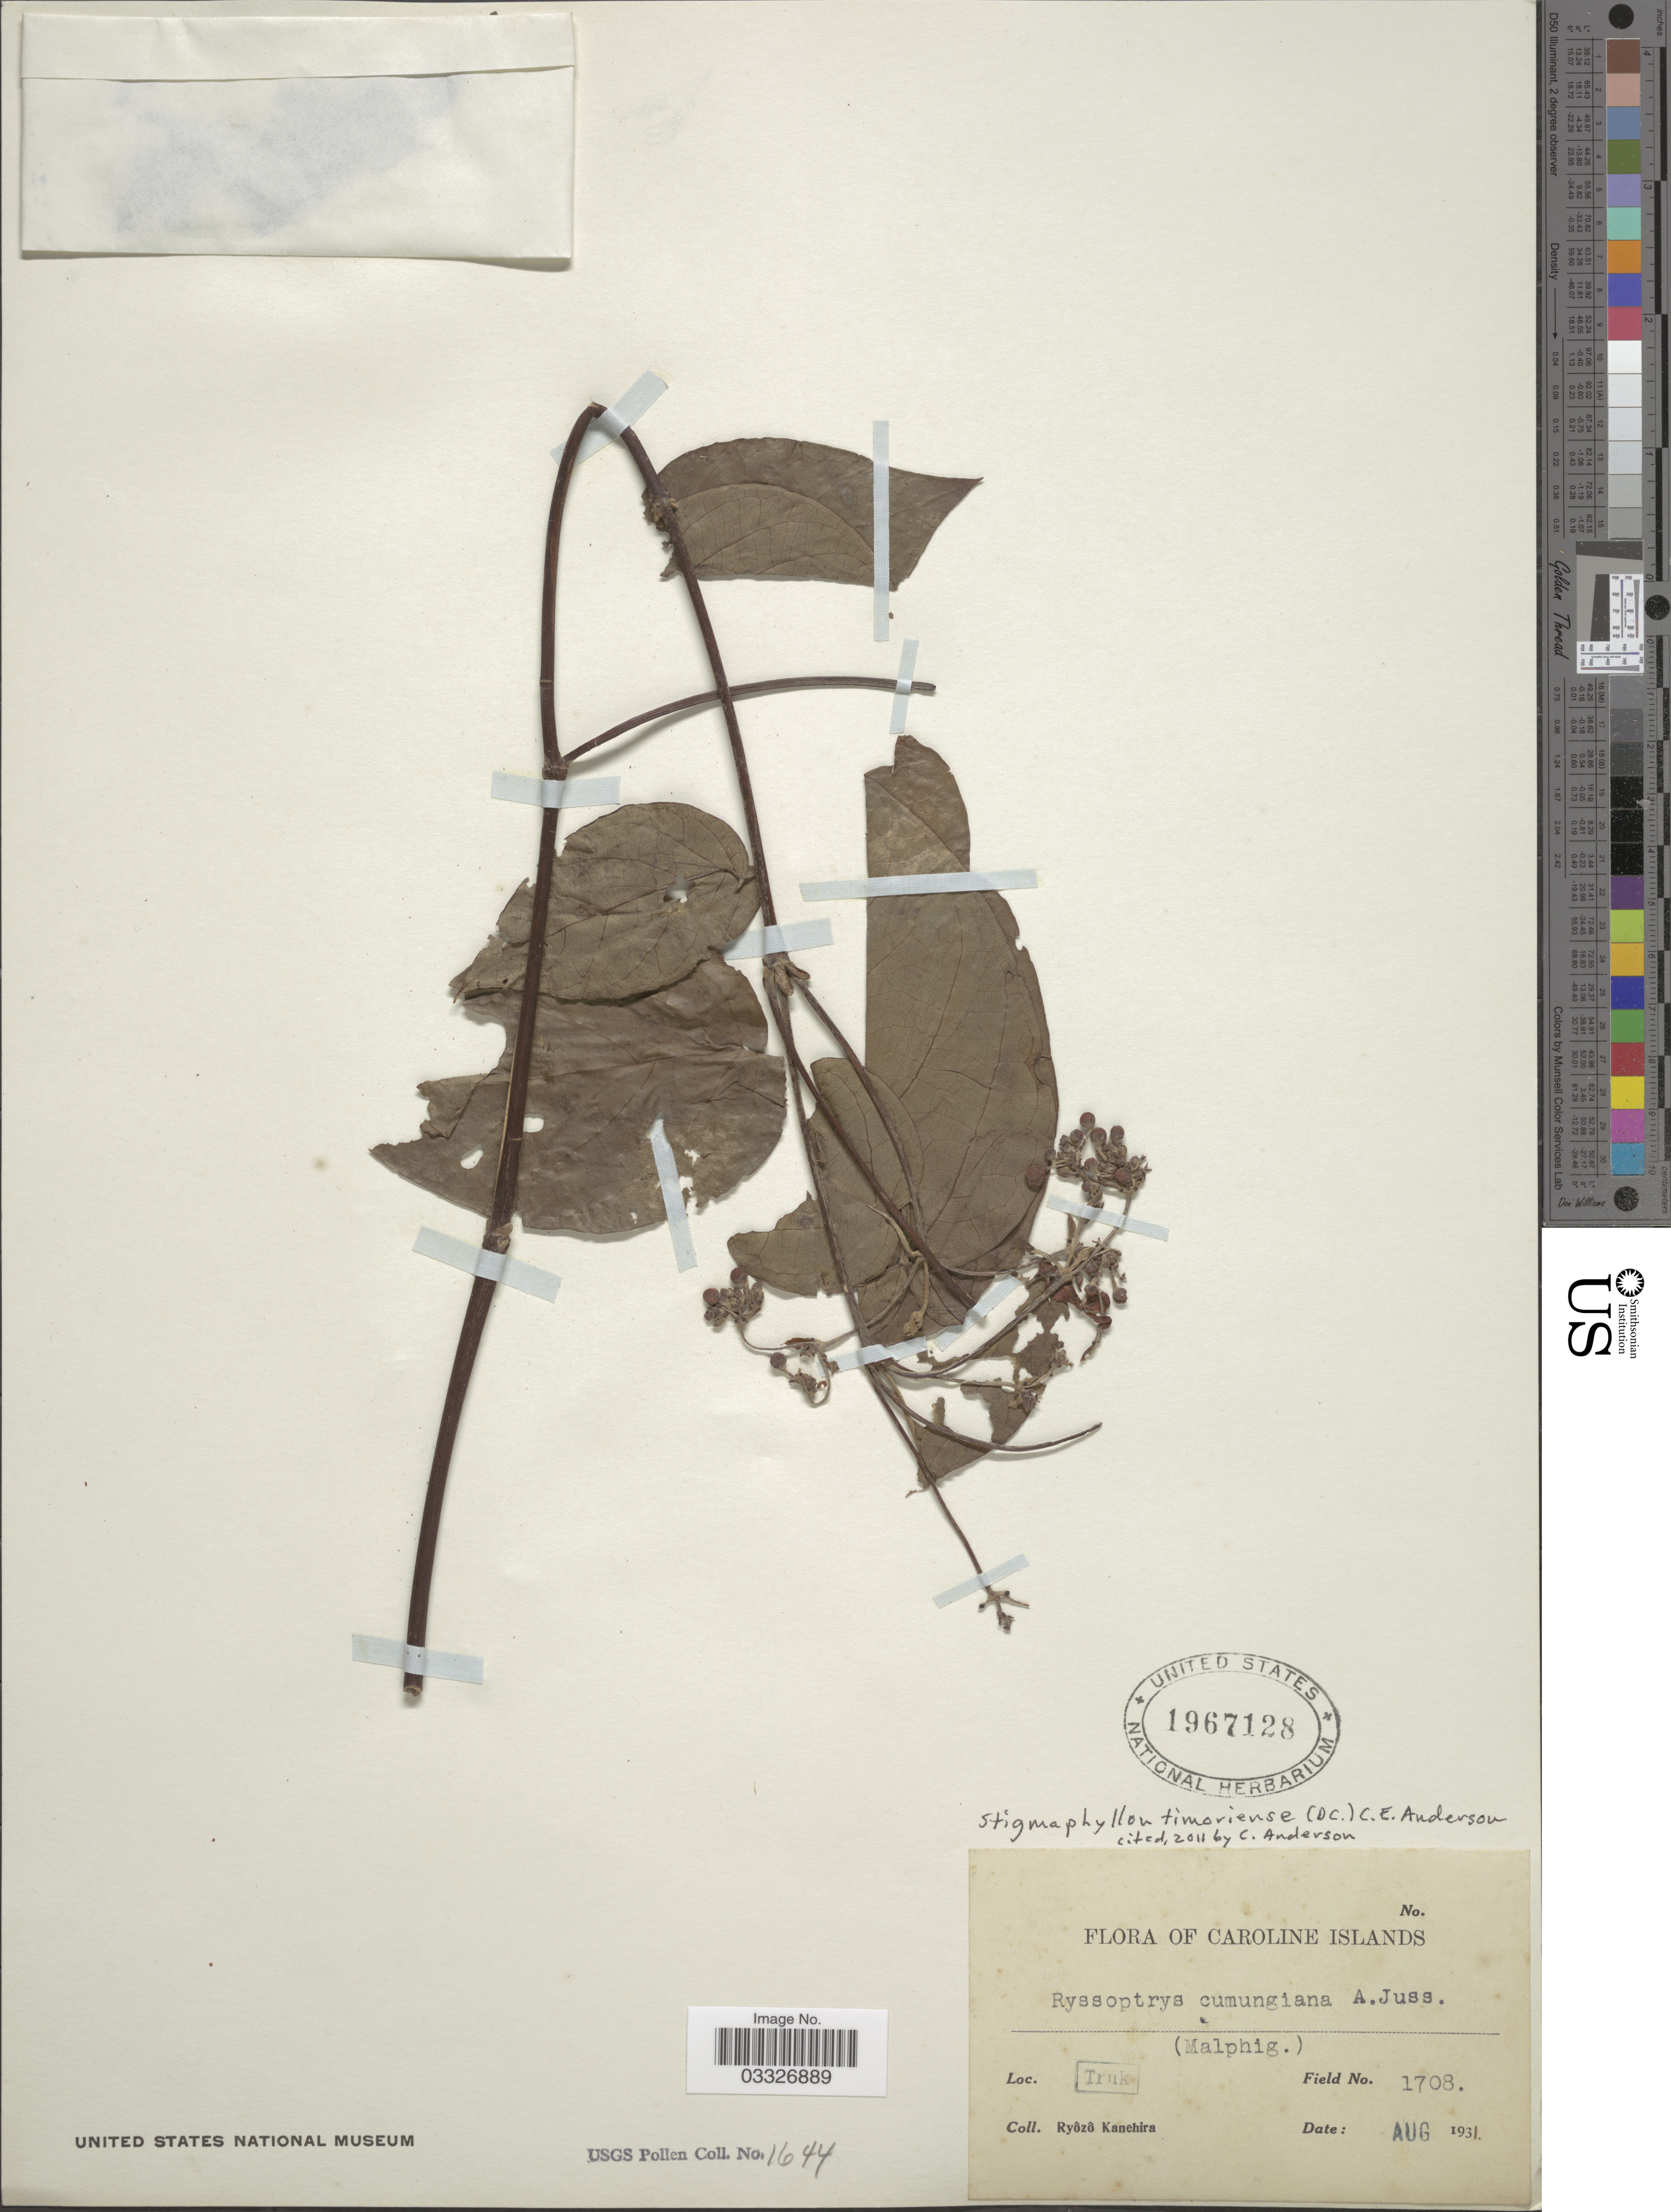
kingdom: Plantae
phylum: Tracheophyta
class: Magnoliopsida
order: Malpighiales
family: Malpighiaceae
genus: Stigmaphyllon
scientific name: Stigmaphyllon timoriense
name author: (DC.) C.E. Anderson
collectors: R. Kanehira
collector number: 1708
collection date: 1931-08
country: Micronesia, Federated States of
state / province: Truk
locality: Caroline Islands.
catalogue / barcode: US 1967128